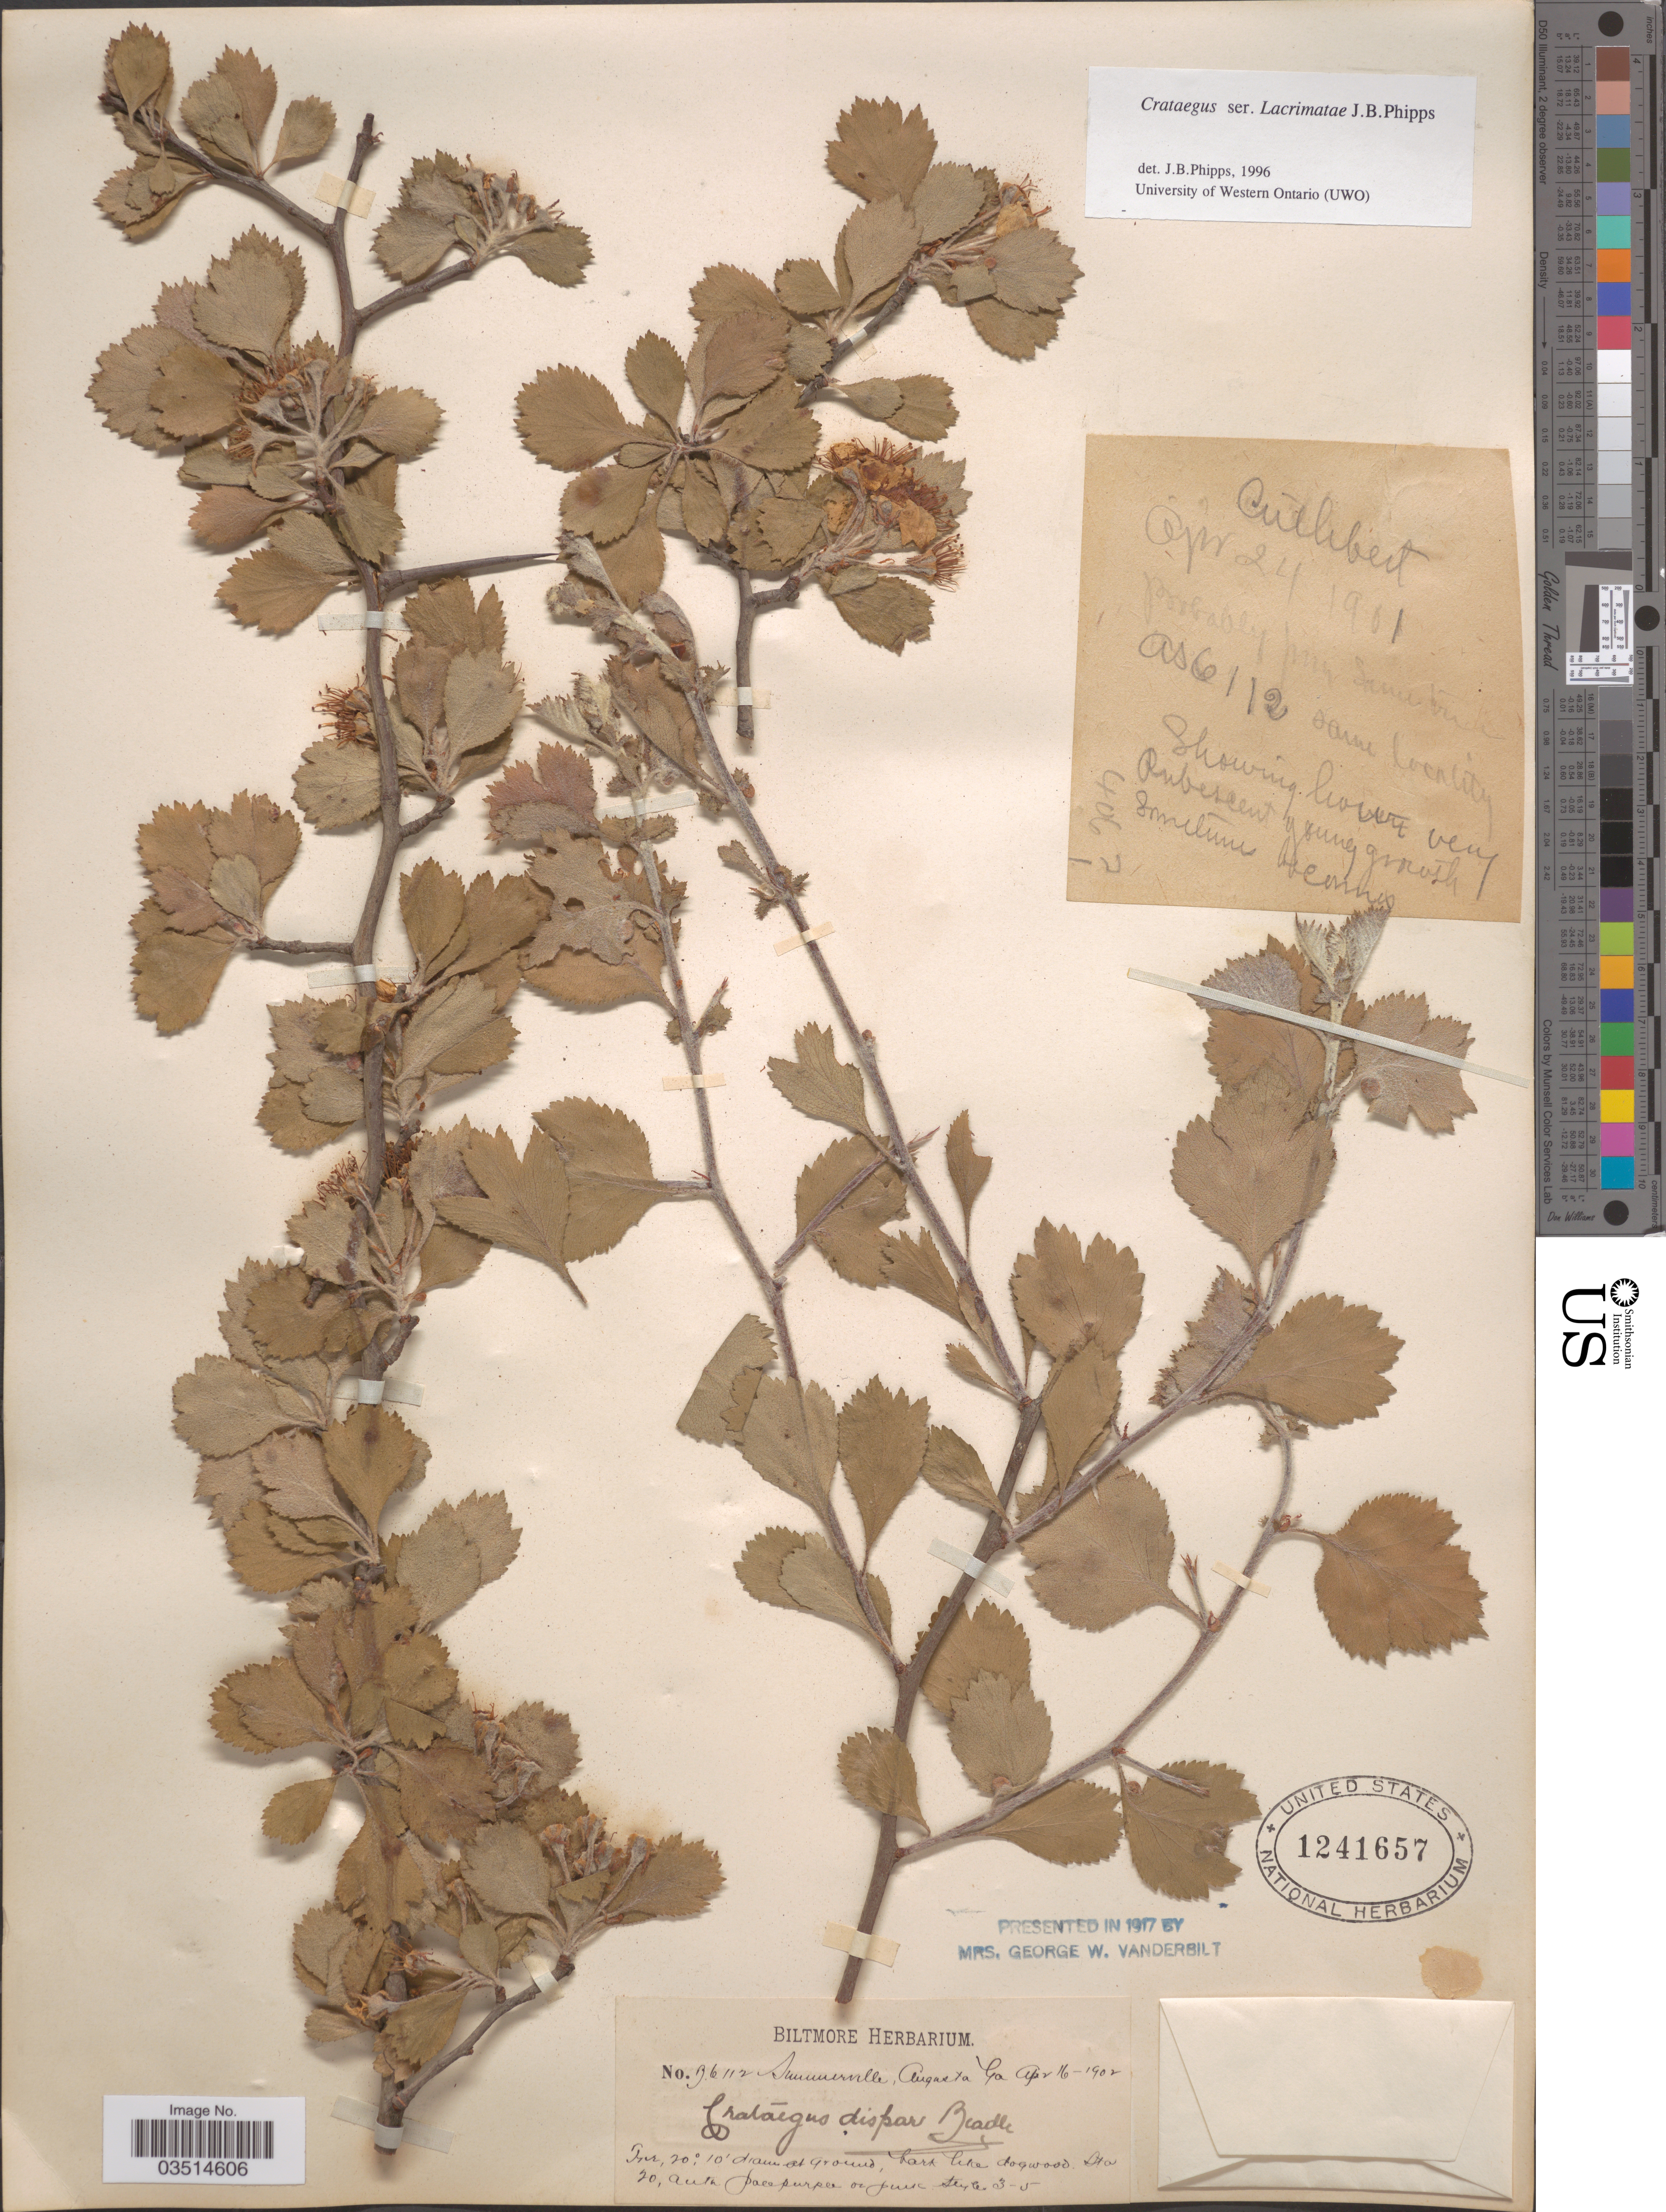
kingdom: Plantae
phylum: Tracheophyta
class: Magnoliopsida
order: Rosales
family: Rosaceae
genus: Crataegus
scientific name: Crataegus dispar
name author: Beadle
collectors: ex herb. Biltmore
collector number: B6112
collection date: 1902-04-16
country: United States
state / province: Georgia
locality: Summerville, Augusta.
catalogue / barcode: US 1241657